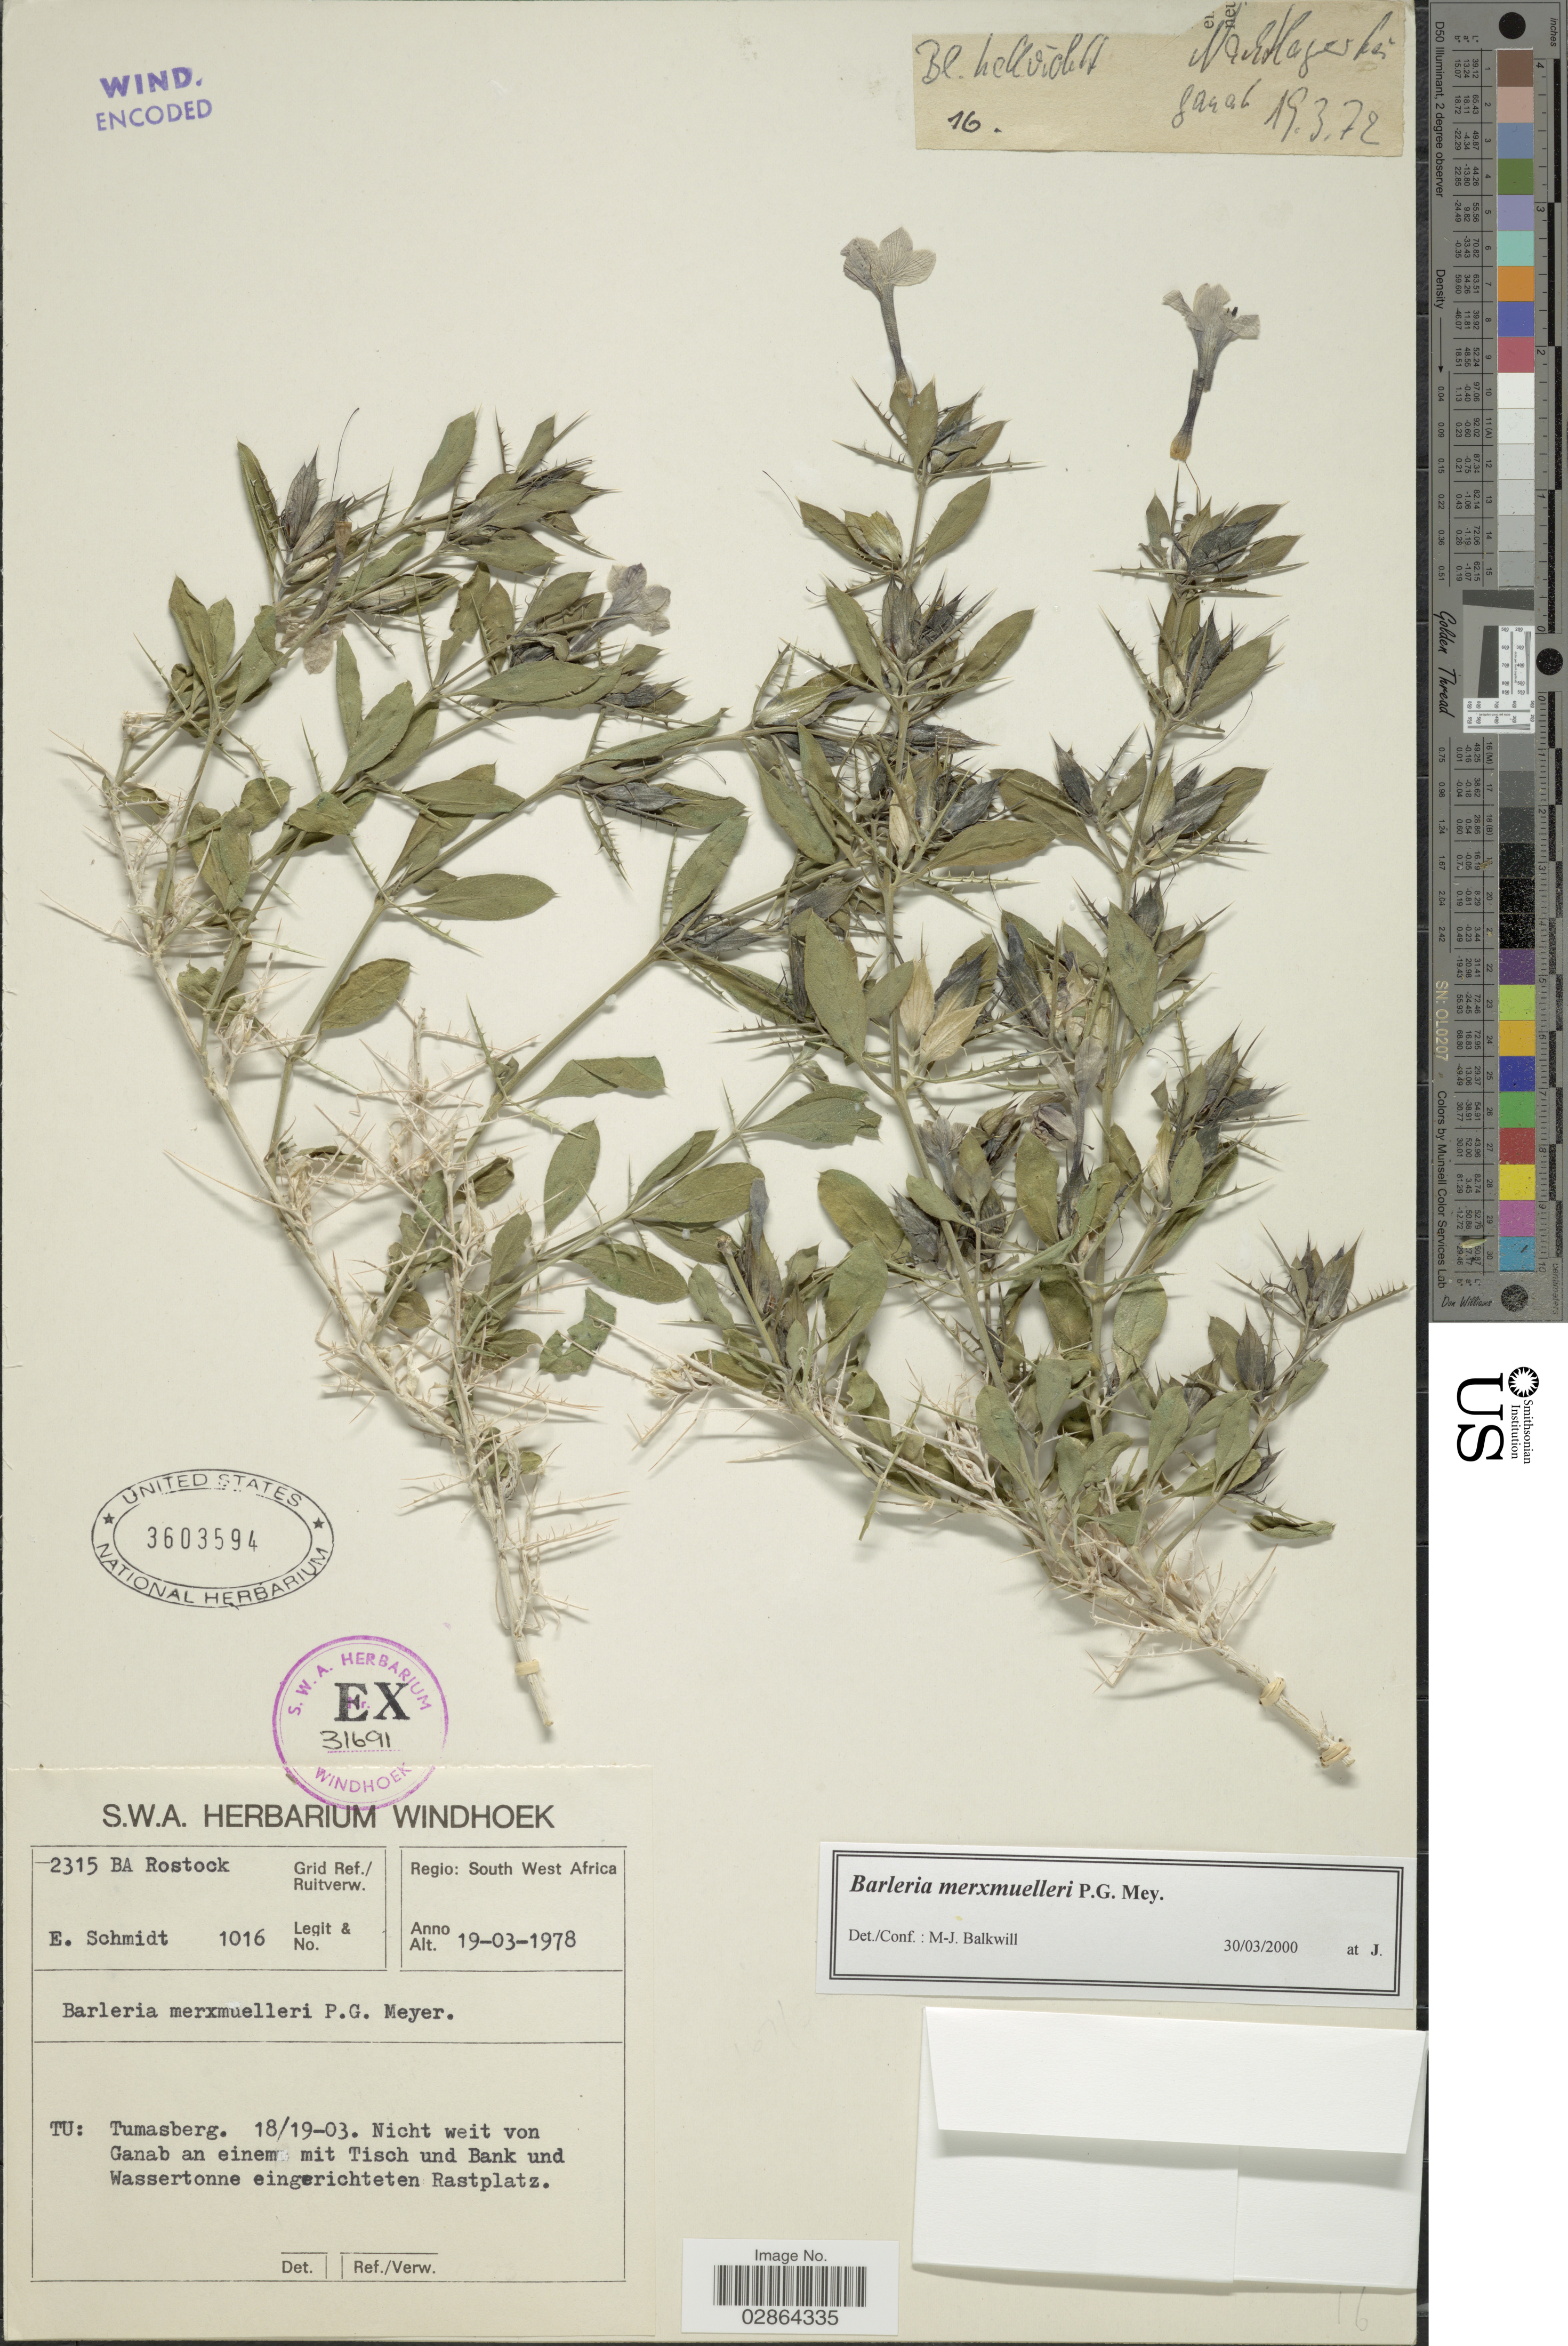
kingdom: Plantae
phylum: Tracheophyta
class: Magnoliopsida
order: Lamiales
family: Acanthaceae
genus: Barleria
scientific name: Barleria merxmuelleri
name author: P.G. Mey.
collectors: E. Schmidt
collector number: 1016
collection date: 1978-03-19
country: Namibia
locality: Grid ref./Ruitverw. 2315 BA Rostock, Regio: South West Africa, TU: Tumasberg.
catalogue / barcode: US 3603594